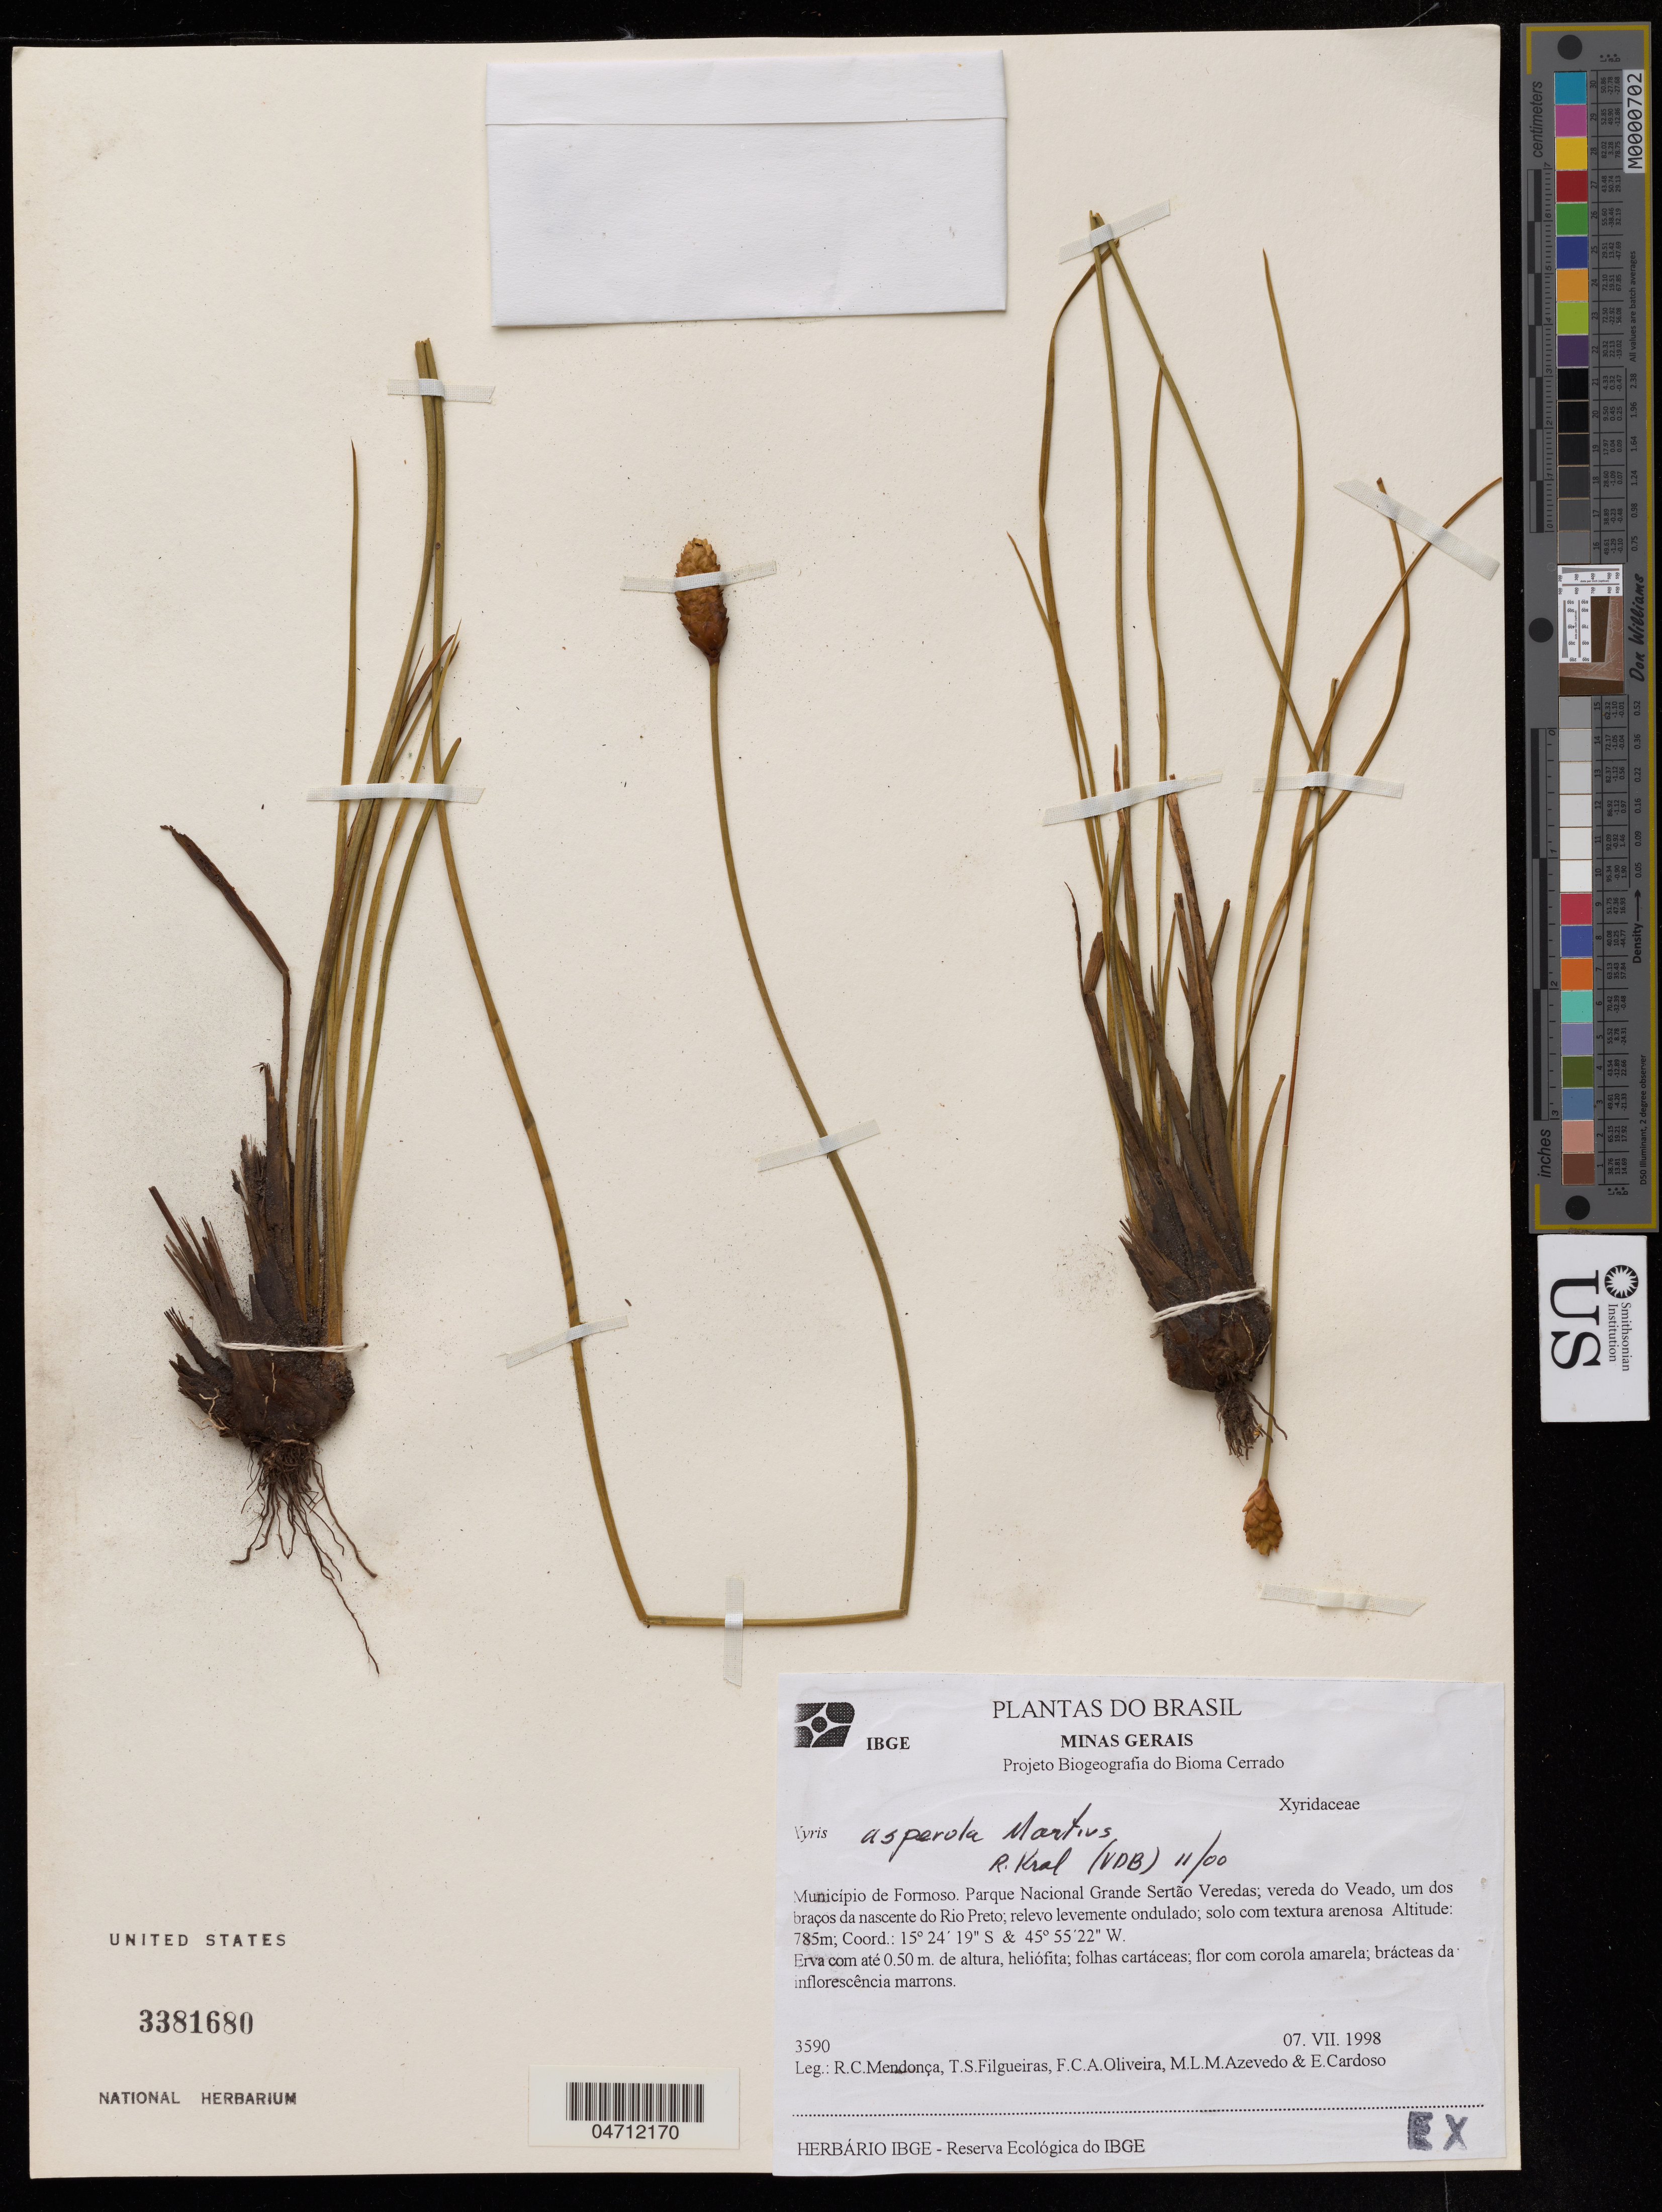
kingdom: Plantae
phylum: Tracheophyta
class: Liliopsida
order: Poales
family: Xyridaceae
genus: Xyris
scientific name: Xyris asperula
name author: Mart.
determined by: Kral, Robert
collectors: R. C. de Mendonça, T. S. Filgueiras, F. C. A. Oliveira & M. L. M. Azevedo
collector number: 3590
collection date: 1998-07-07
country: Brazil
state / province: Minas Gerais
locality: Mun. Formosa. Parque Nacional grande Sertao Veredas; vereda do Veado, um dos bracos da nascente do Rio Preto.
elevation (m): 765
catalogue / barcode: US 3381680